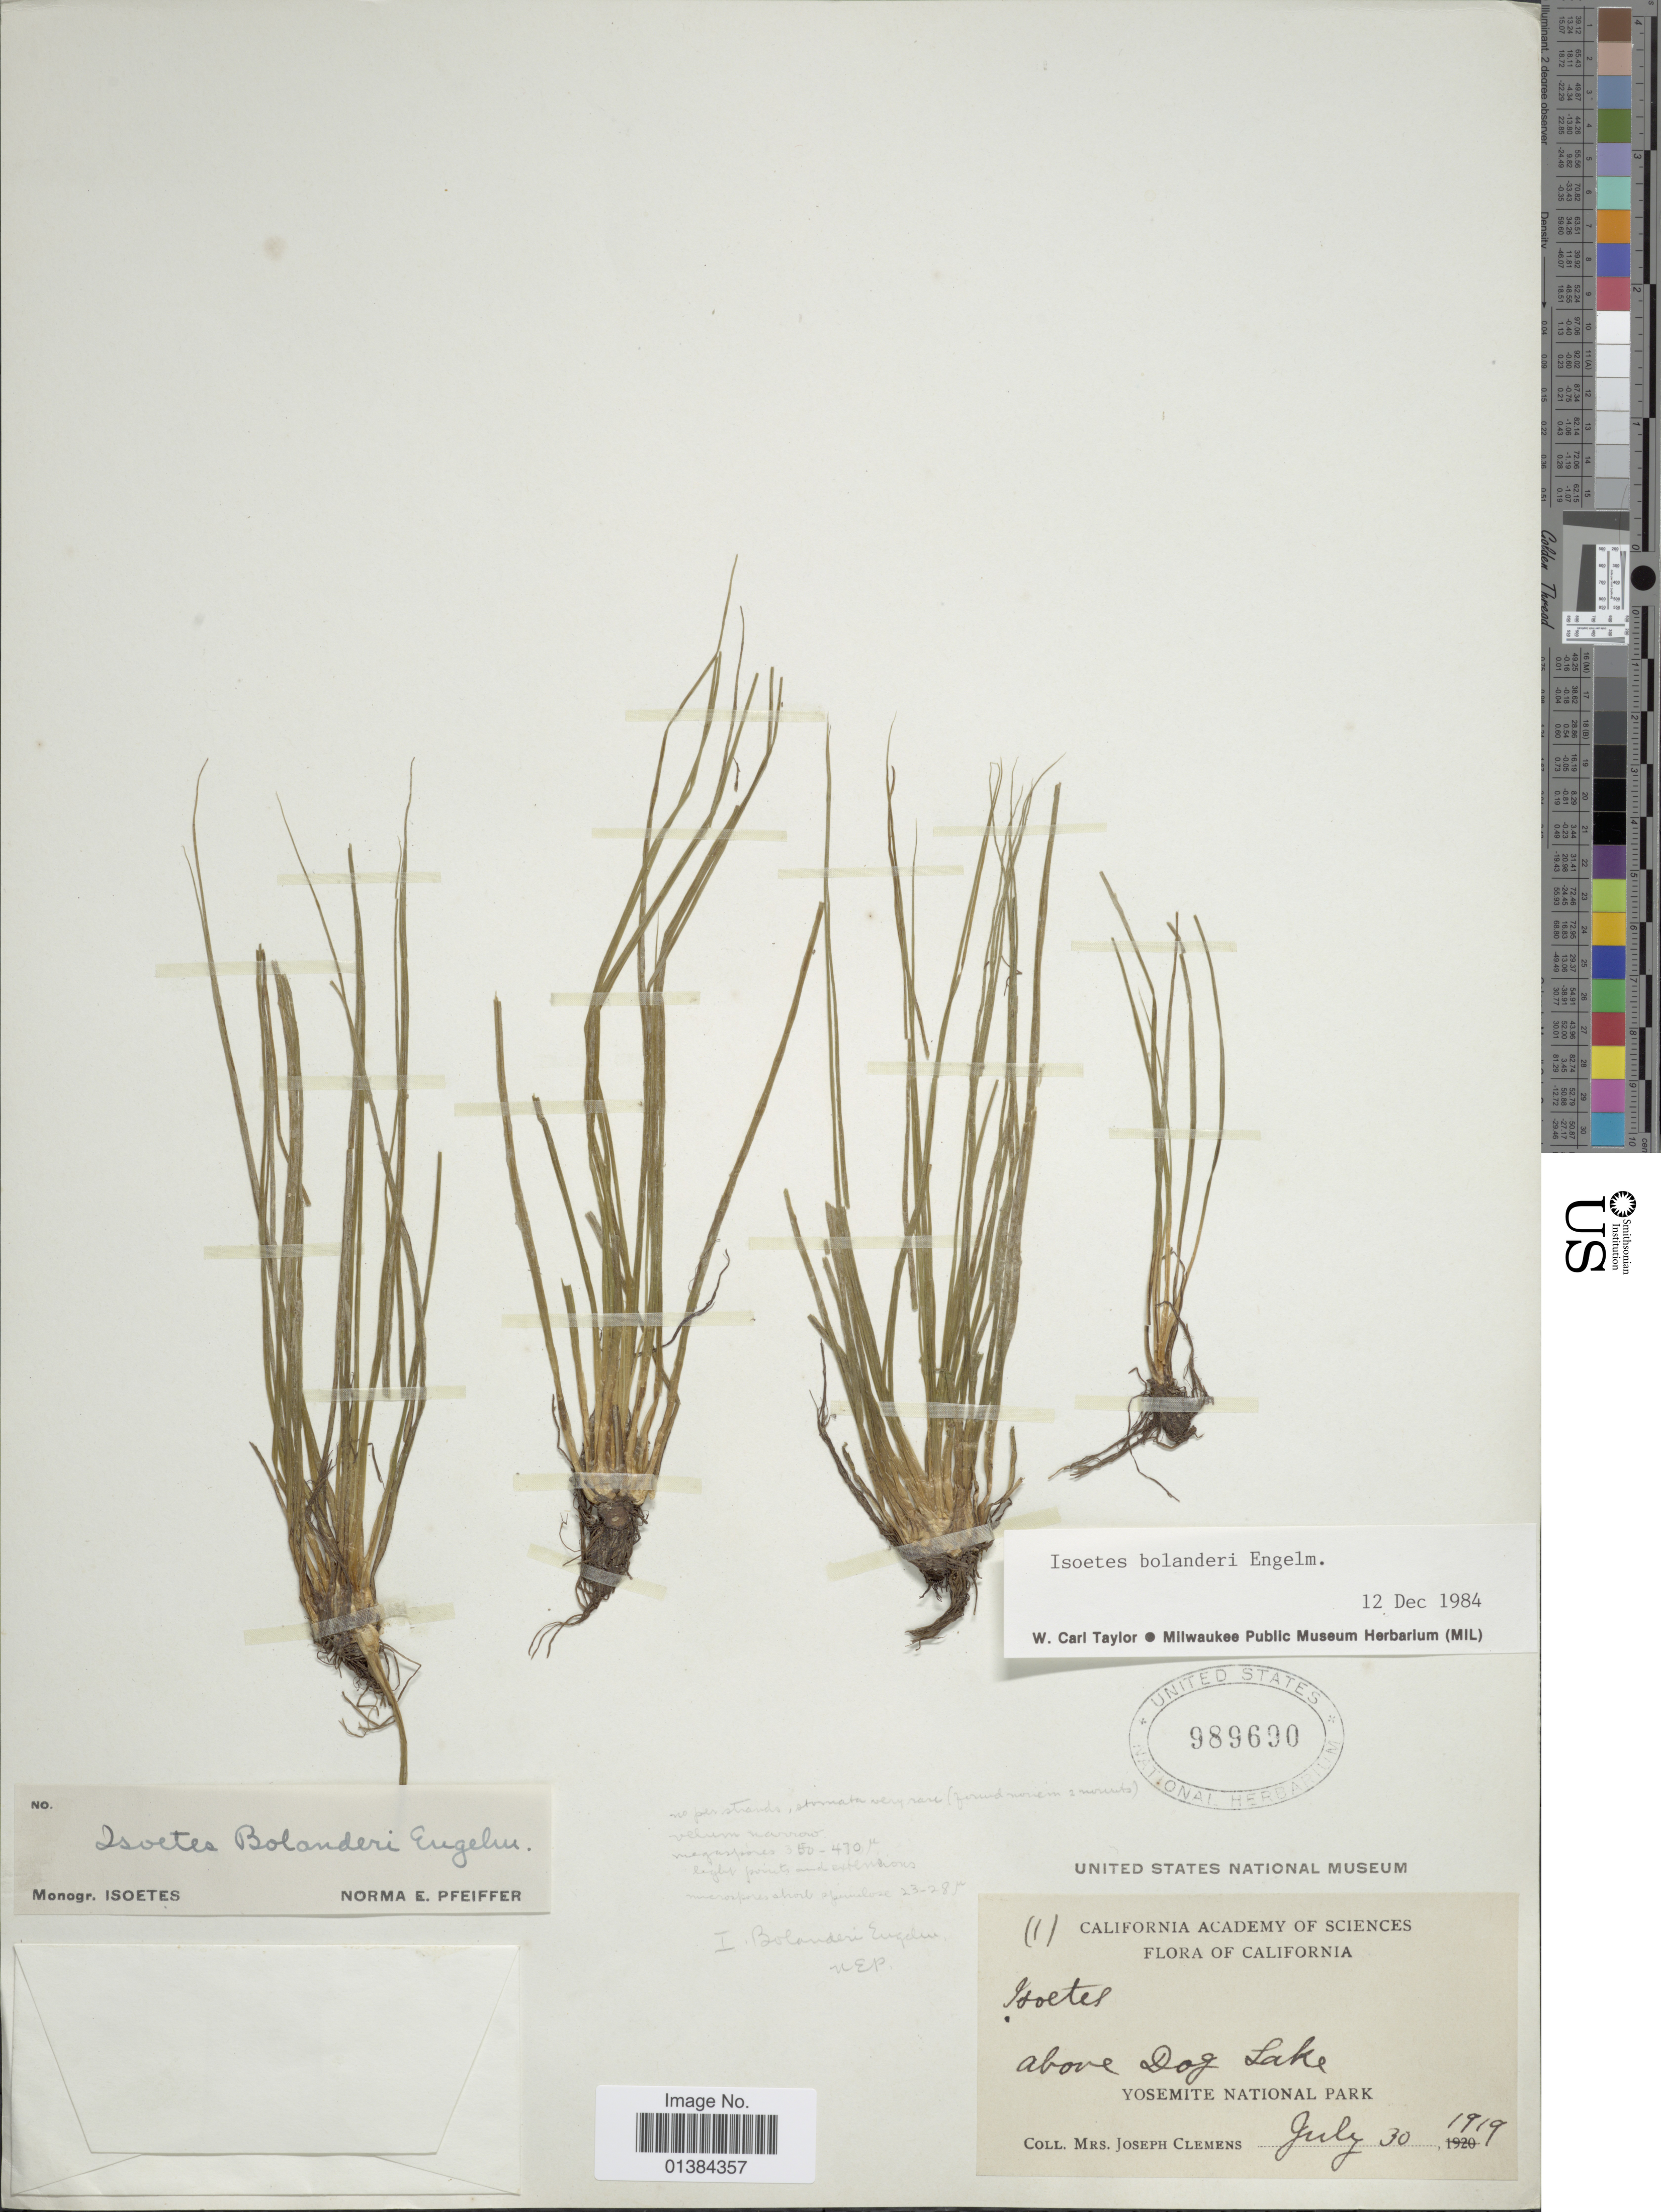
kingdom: Plantae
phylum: Tracheophyta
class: Lycopodiopsida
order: Isoetales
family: Isoetaceae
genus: Isoetes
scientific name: Isoetes bolanderi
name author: Engelm.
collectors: J. Clemens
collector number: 1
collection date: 1919-07-30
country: United States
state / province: California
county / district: Mariposa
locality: Above Dog Lake, Yosemite National Park.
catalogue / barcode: US 989690